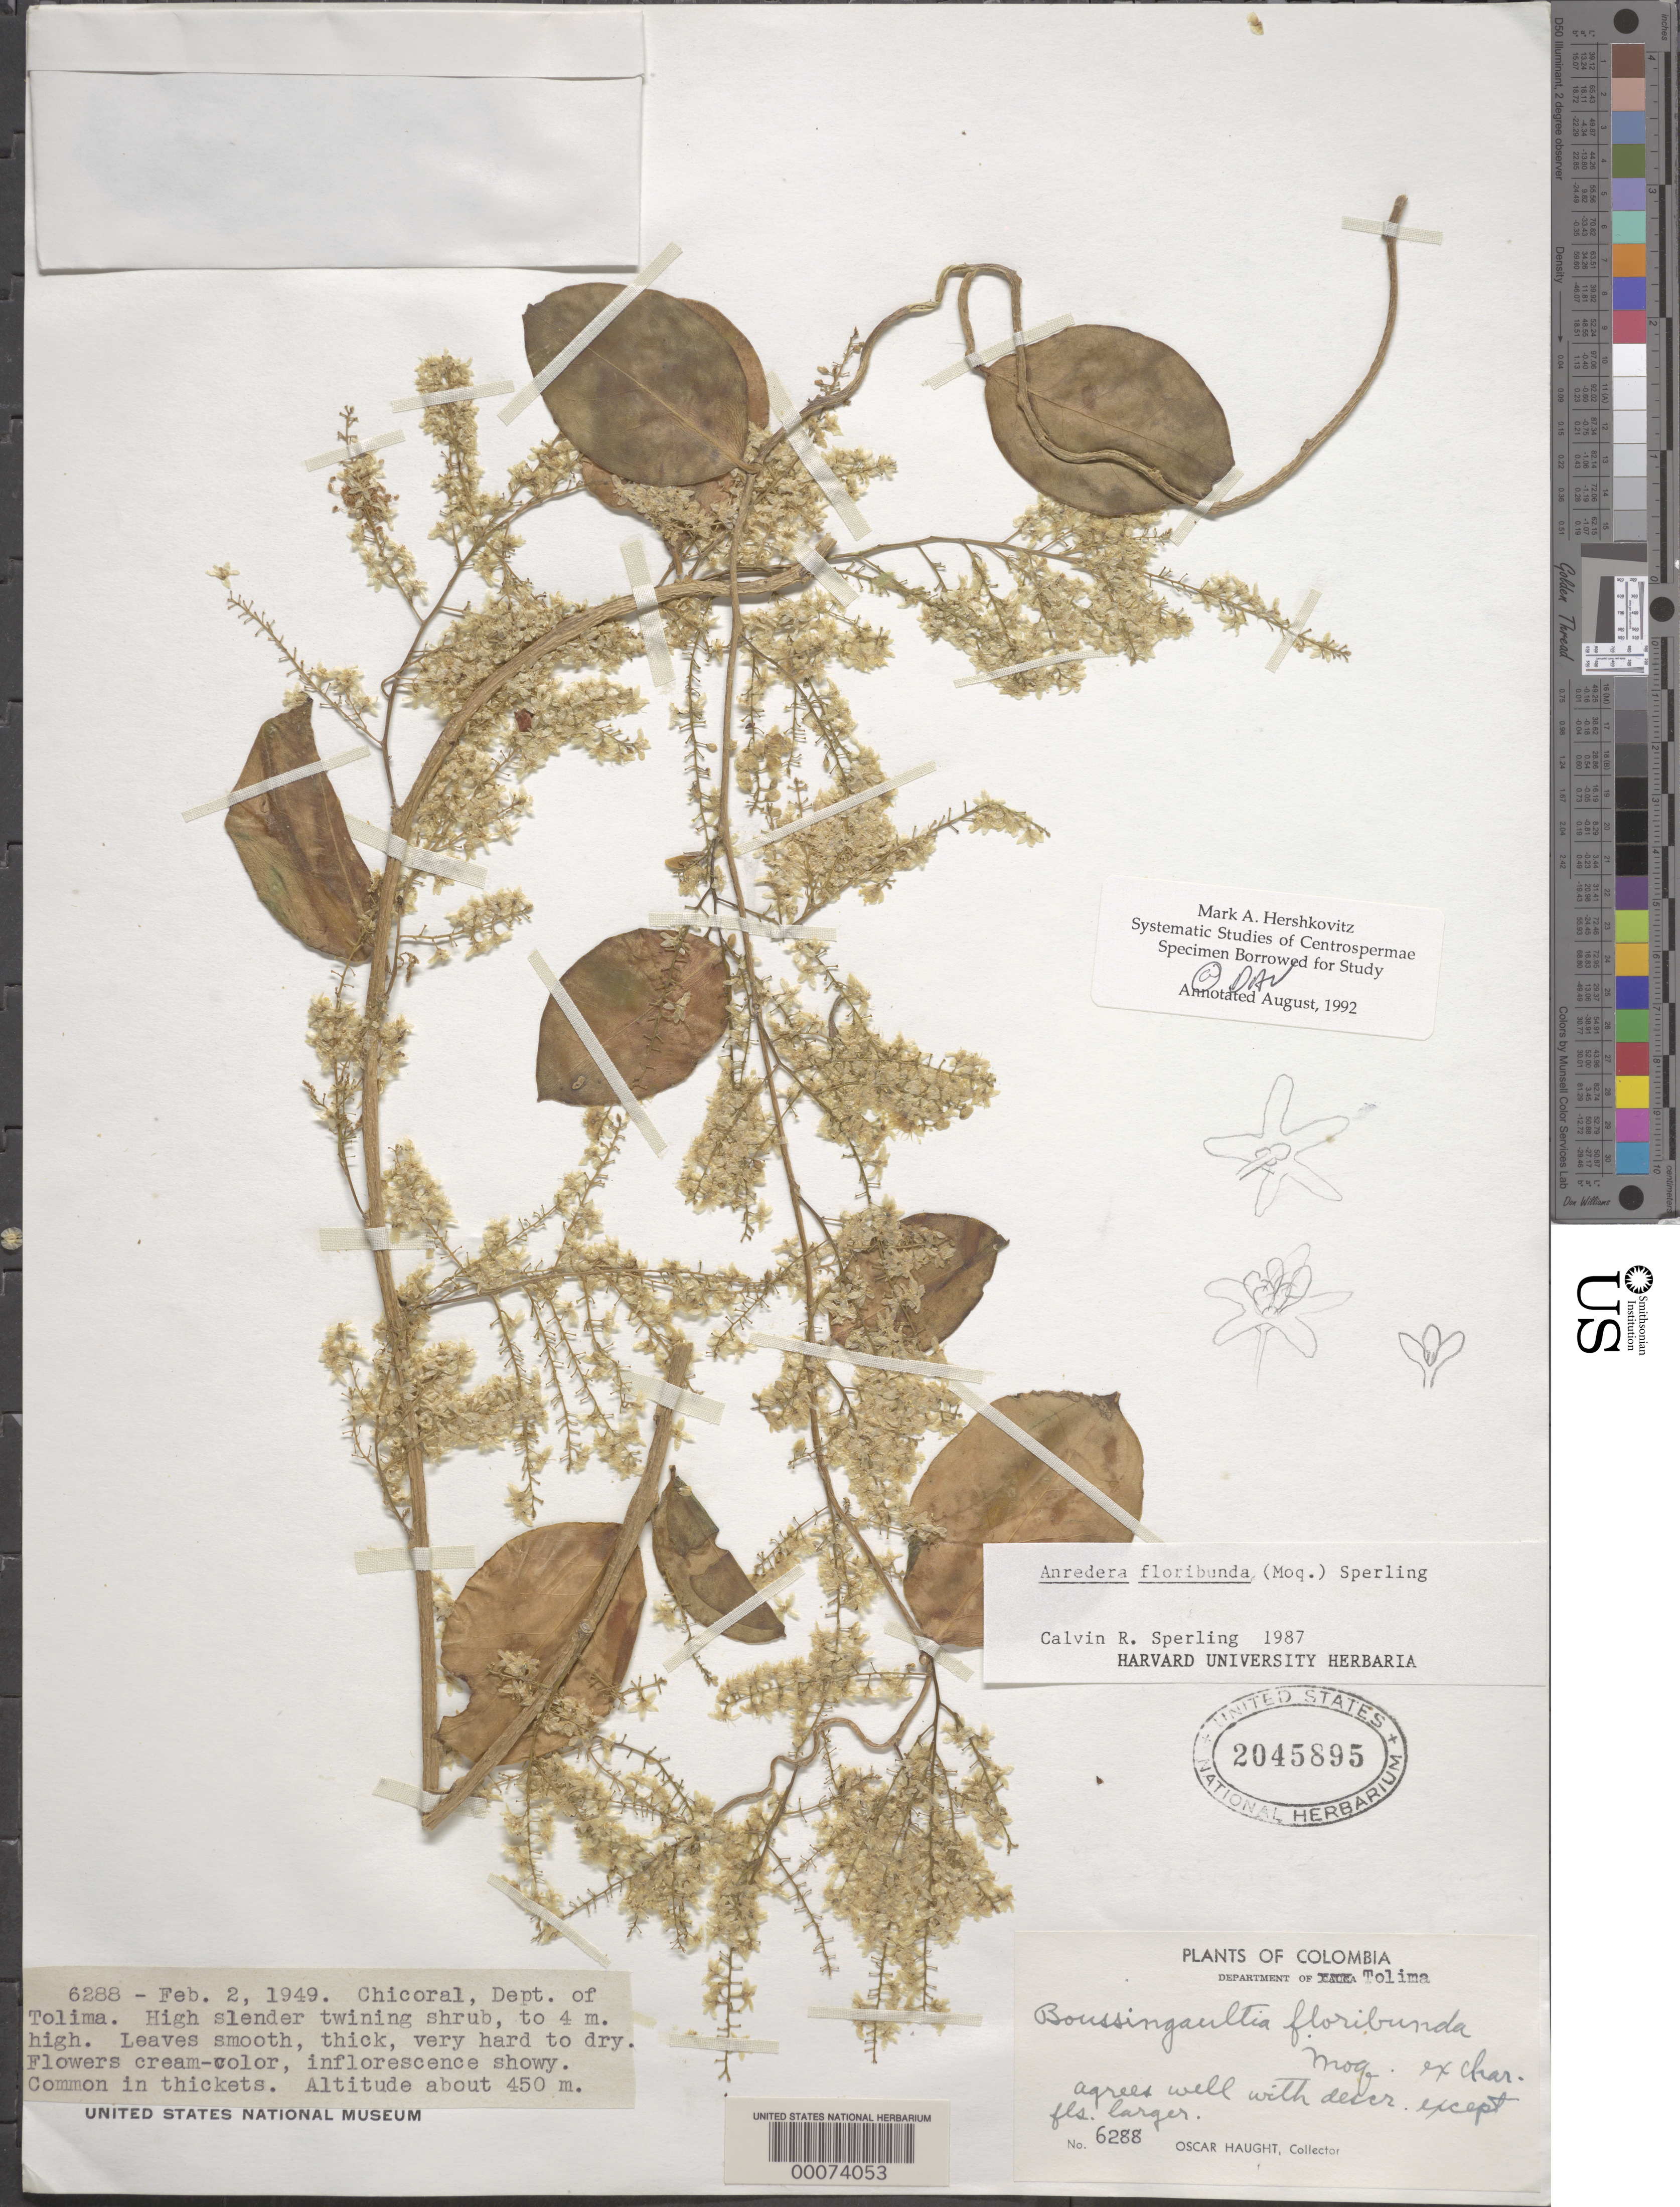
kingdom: Plantae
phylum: Tracheophyta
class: Magnoliopsida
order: Caryophyllales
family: Basellaceae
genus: Anredera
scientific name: Anredera floribunda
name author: (Moq.) Sperling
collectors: O. Haught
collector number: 6288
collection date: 1949-02-02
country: Colombia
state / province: Tolima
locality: Chicoral, Department of Tolima.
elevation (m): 450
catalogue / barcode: US 2045895